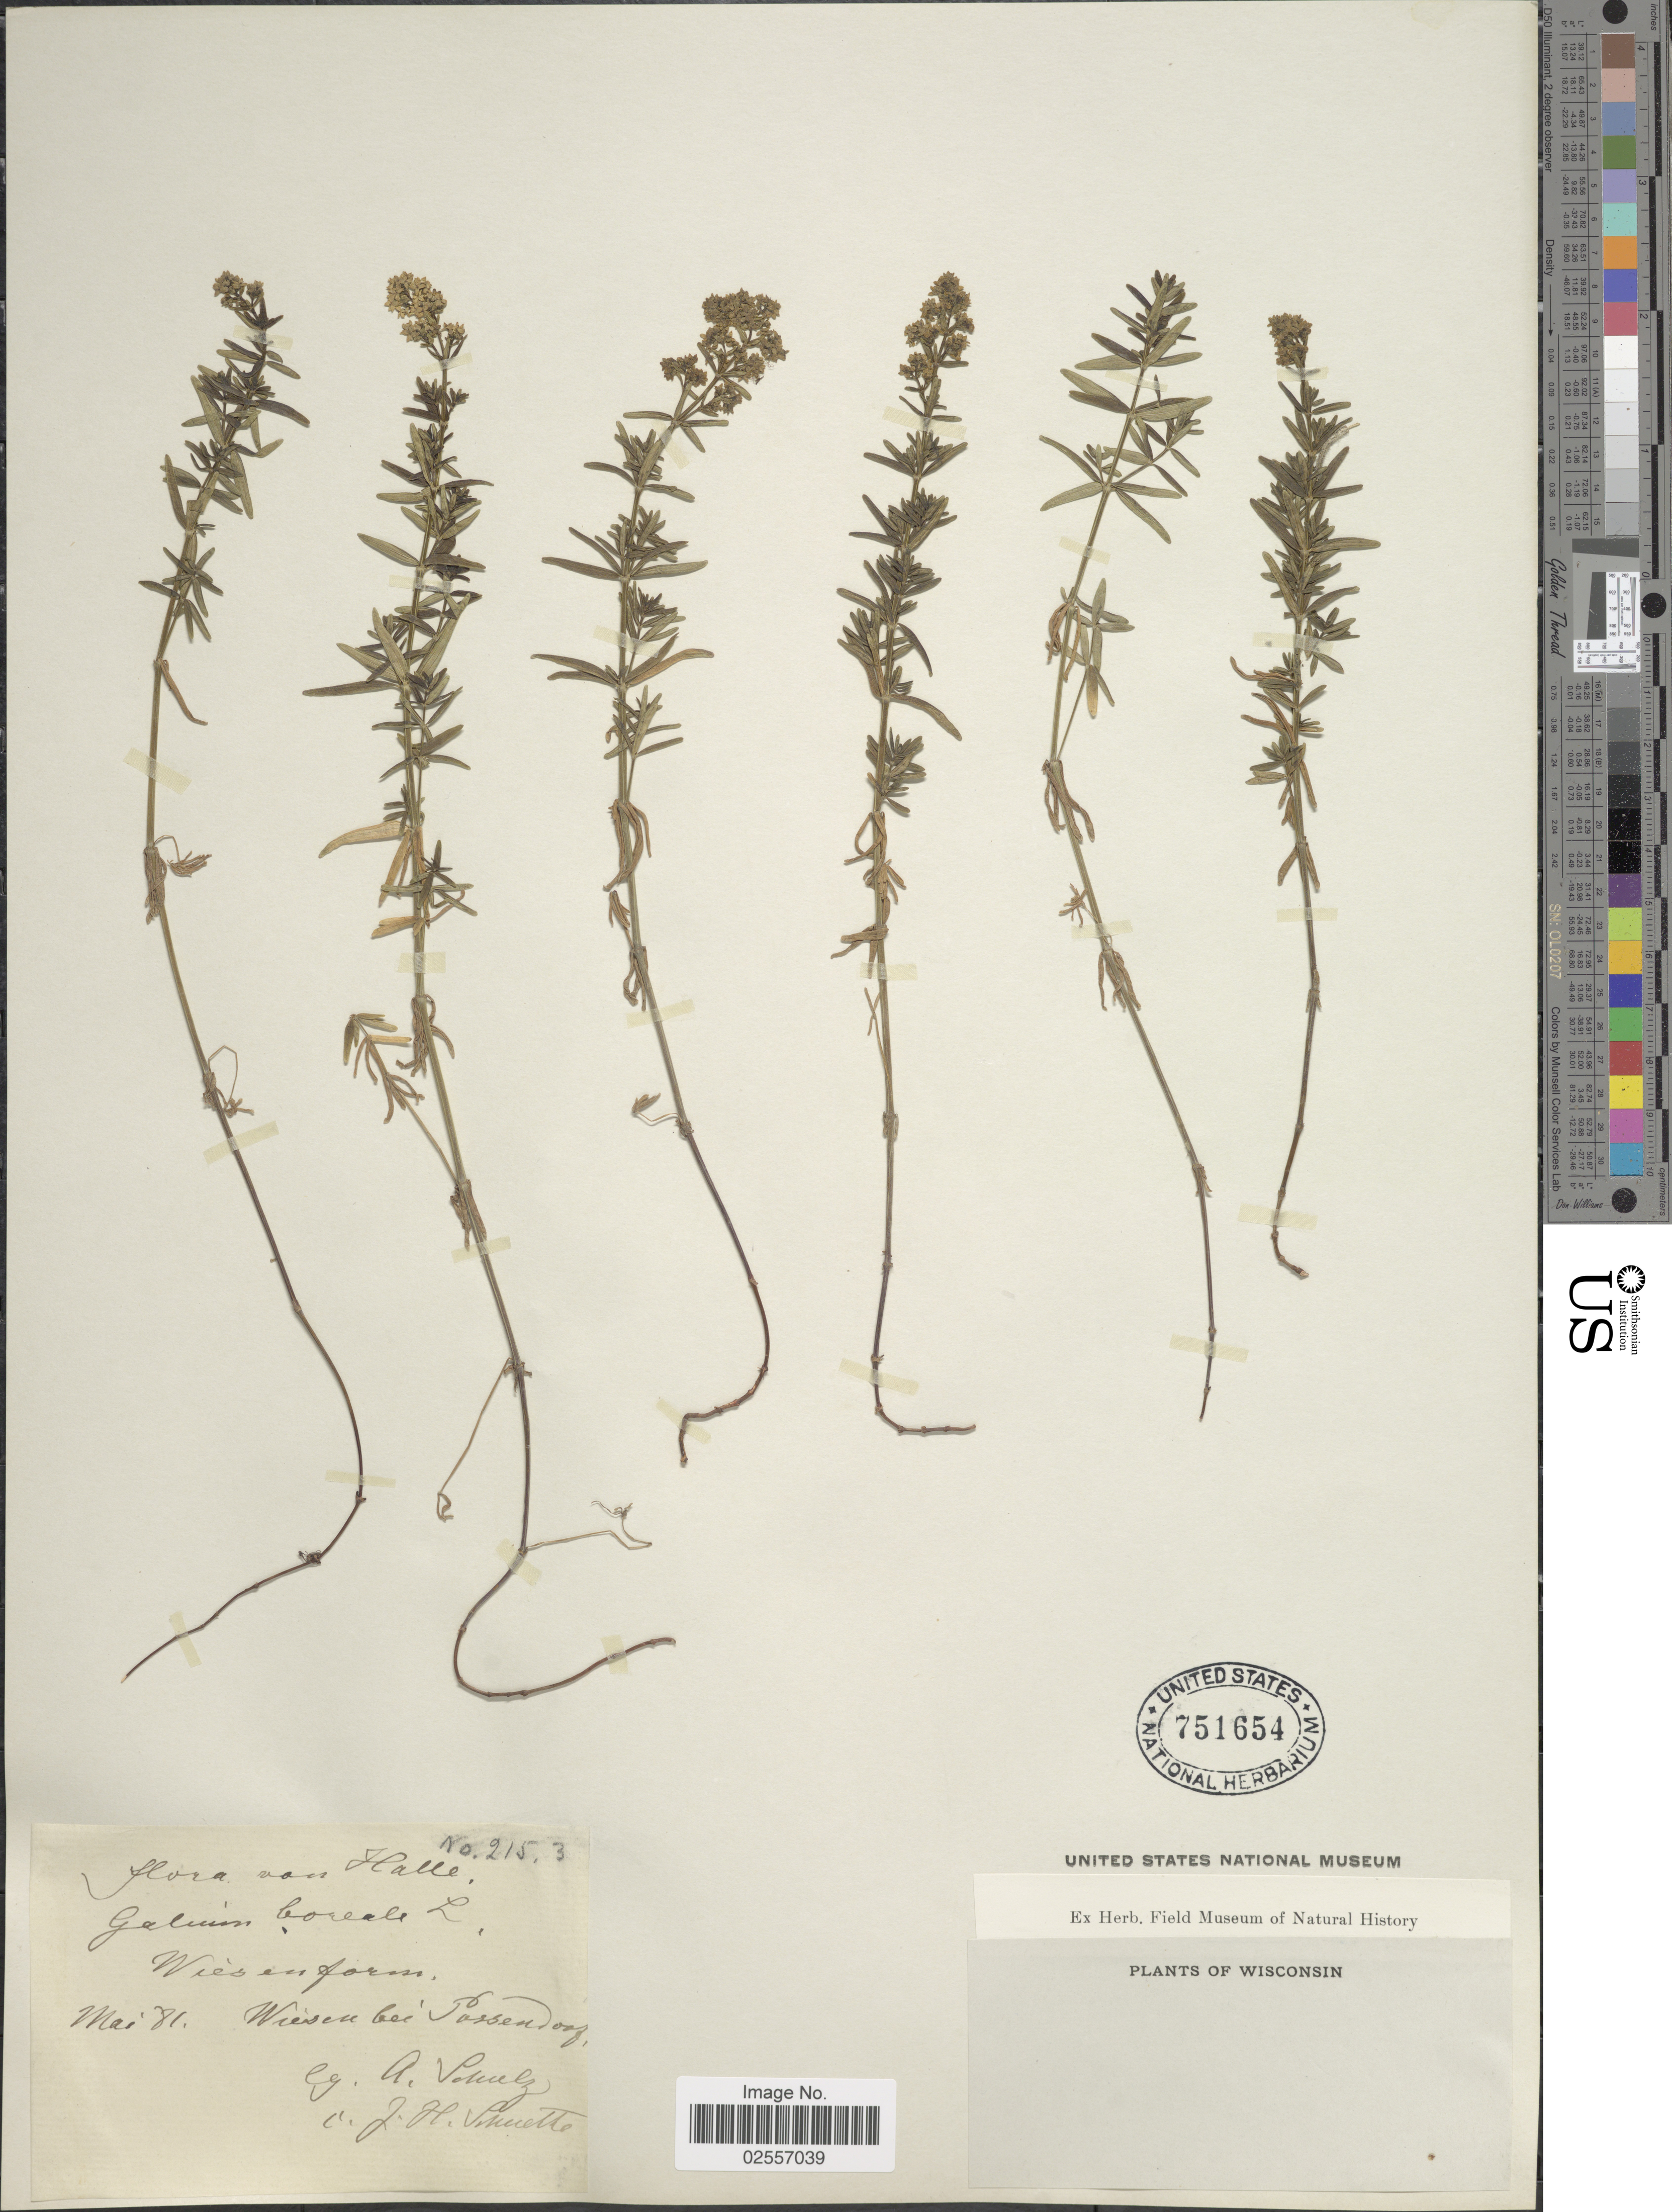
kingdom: Plantae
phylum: Tracheophyta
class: Magnoliopsida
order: Gentianales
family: Rubiaceae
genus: Galium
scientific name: Galium boreale L.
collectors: A. Schulz & J. H. Schuette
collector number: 215.3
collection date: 1881-05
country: Germany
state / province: Sachsen-Anhalt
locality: Wiesen bei Passendorf, Halle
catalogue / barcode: US 751654